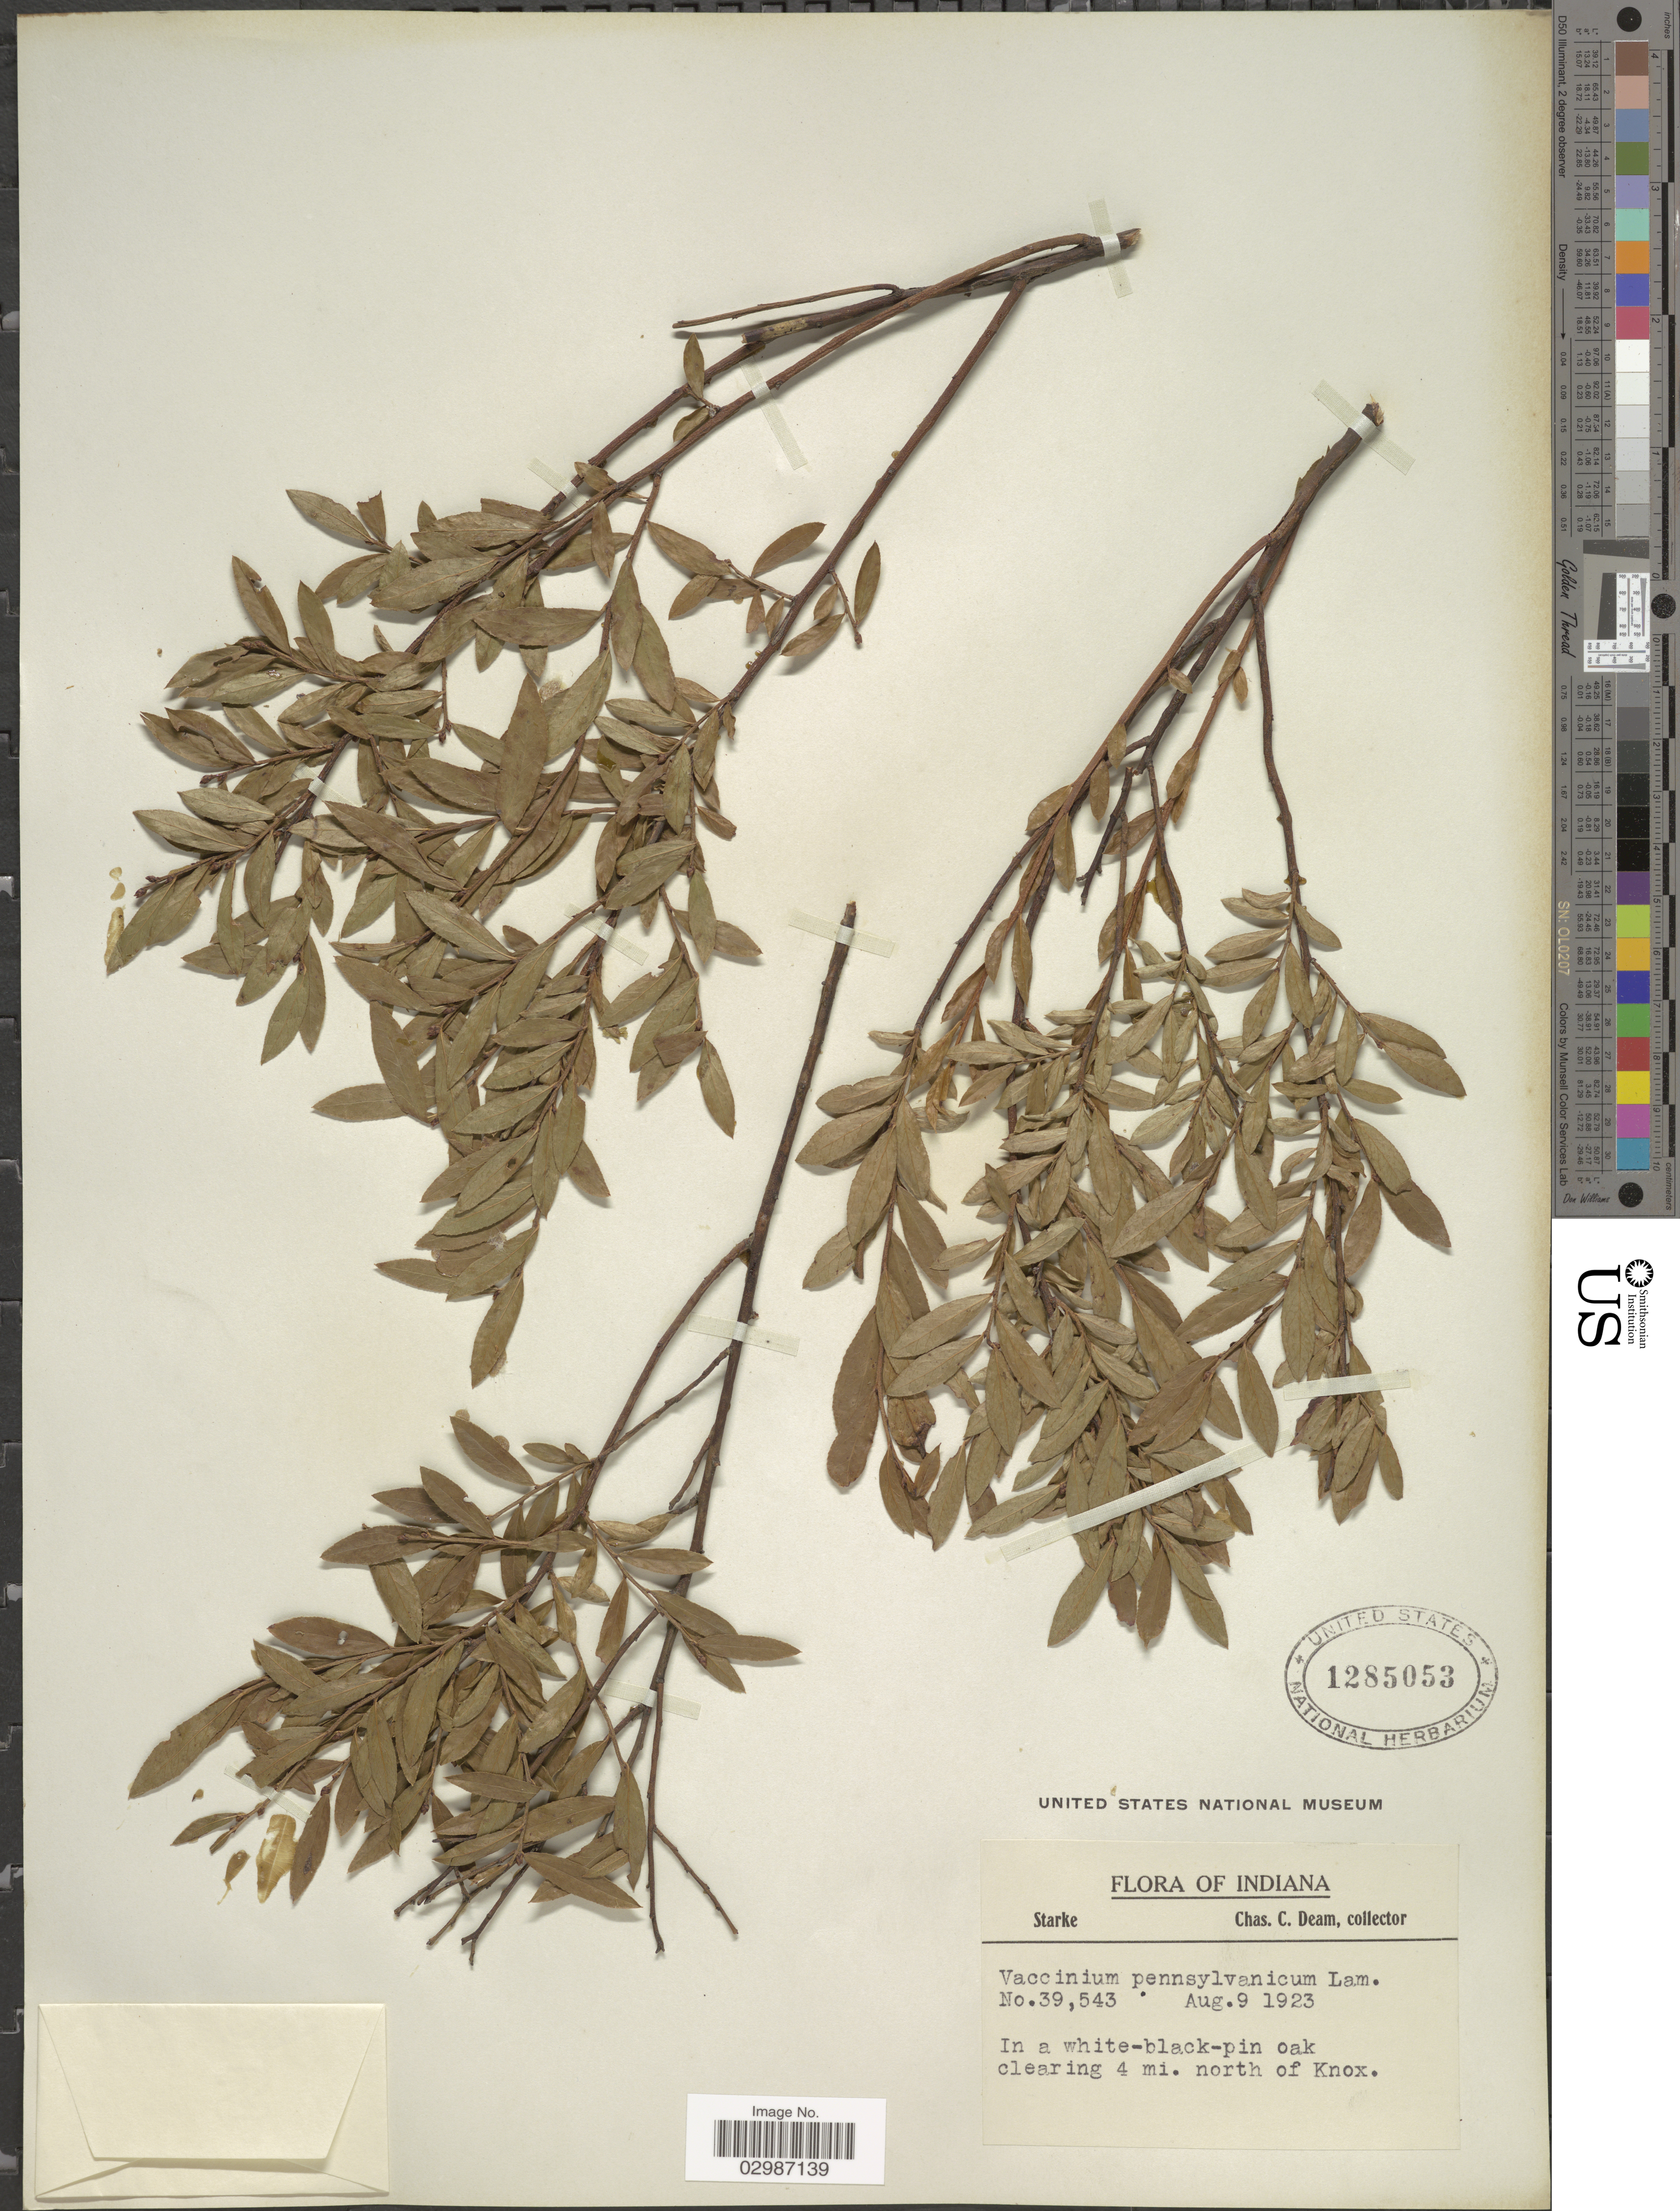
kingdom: Plantae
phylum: Tracheophyta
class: Magnoliopsida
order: Ericales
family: Ericaceae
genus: Vaccinium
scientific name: Vaccinium angustifolium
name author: Aiton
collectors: C. C. Deam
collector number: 39543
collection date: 1923-08-09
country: United States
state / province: Indiana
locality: Starke. In a white-black-pin oak clearing 4 mi. north of Knox.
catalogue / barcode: US 1285053